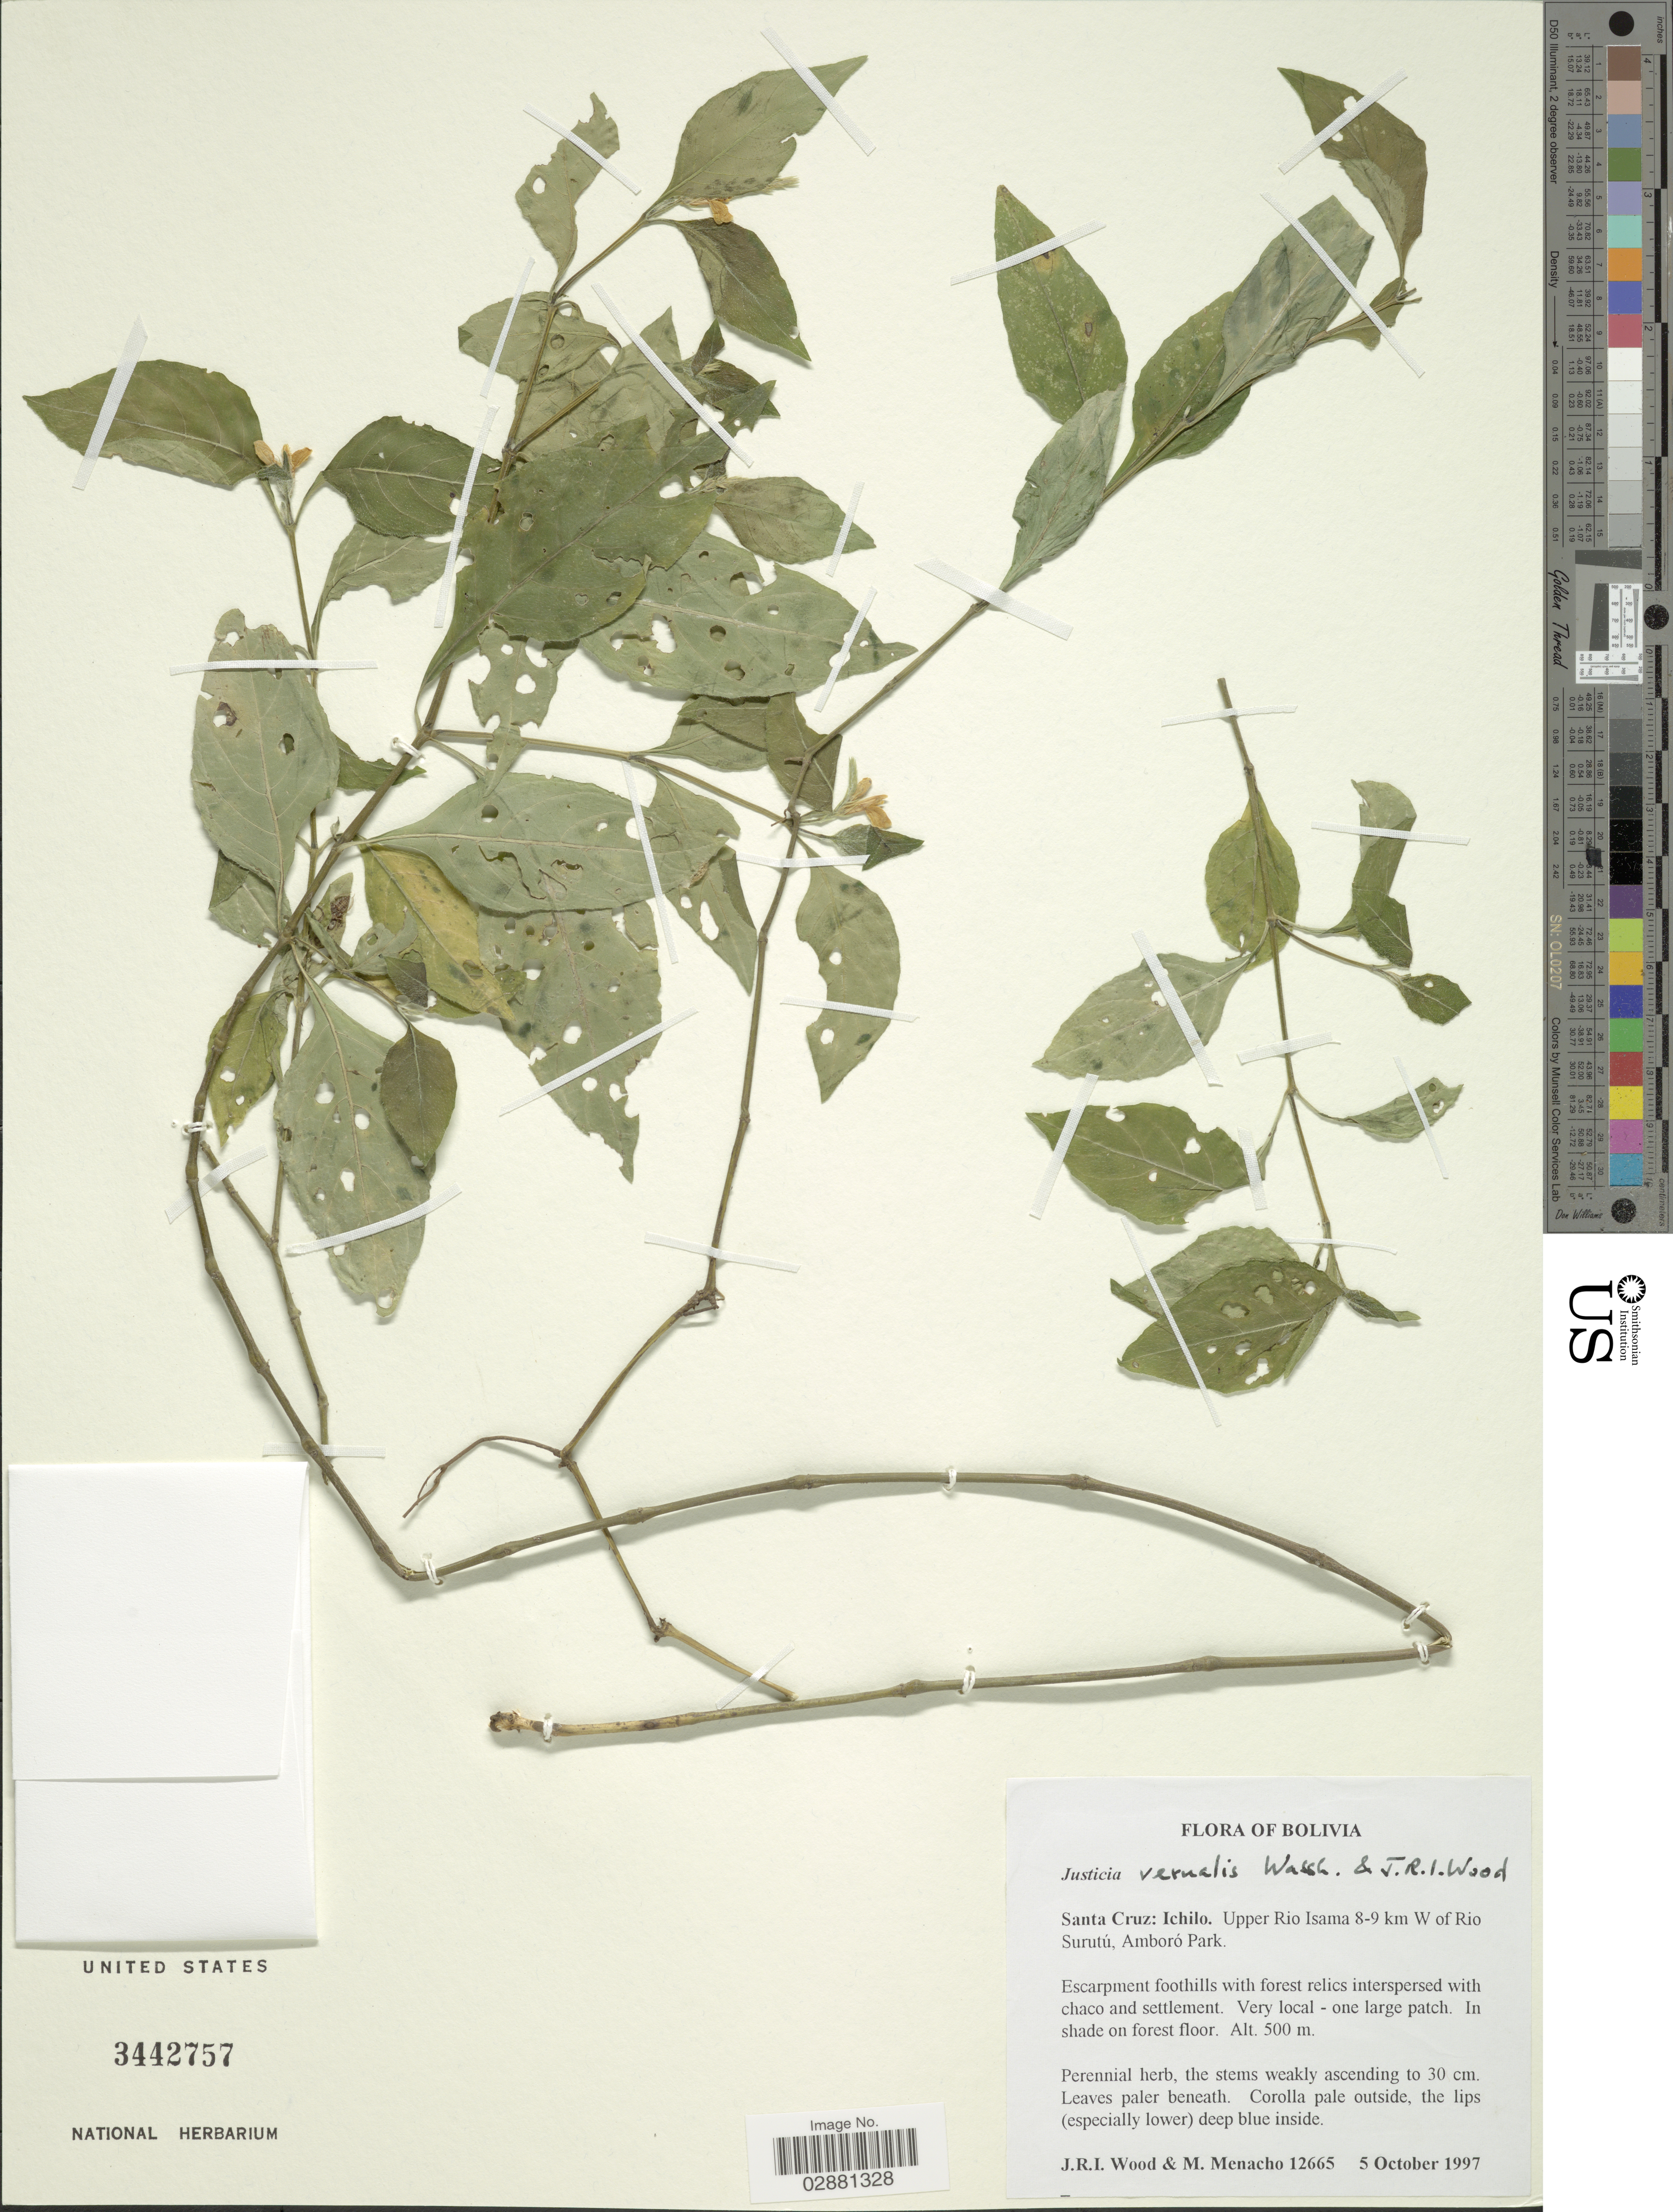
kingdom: Plantae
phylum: Tracheophyta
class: Magnoliopsida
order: Lamiales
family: Acanthaceae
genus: Justicia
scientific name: Justicia vernalis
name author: Wassh. & J.R.I. Wood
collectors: J. R. I. Wood & M. Menacho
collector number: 12665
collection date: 1997-10-05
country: Bolivia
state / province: Santa Cruz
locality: Ichilo, Upper Rio Isama 8-9 km W of Rio Surutú, Amboro Park.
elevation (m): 500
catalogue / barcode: US 3442757